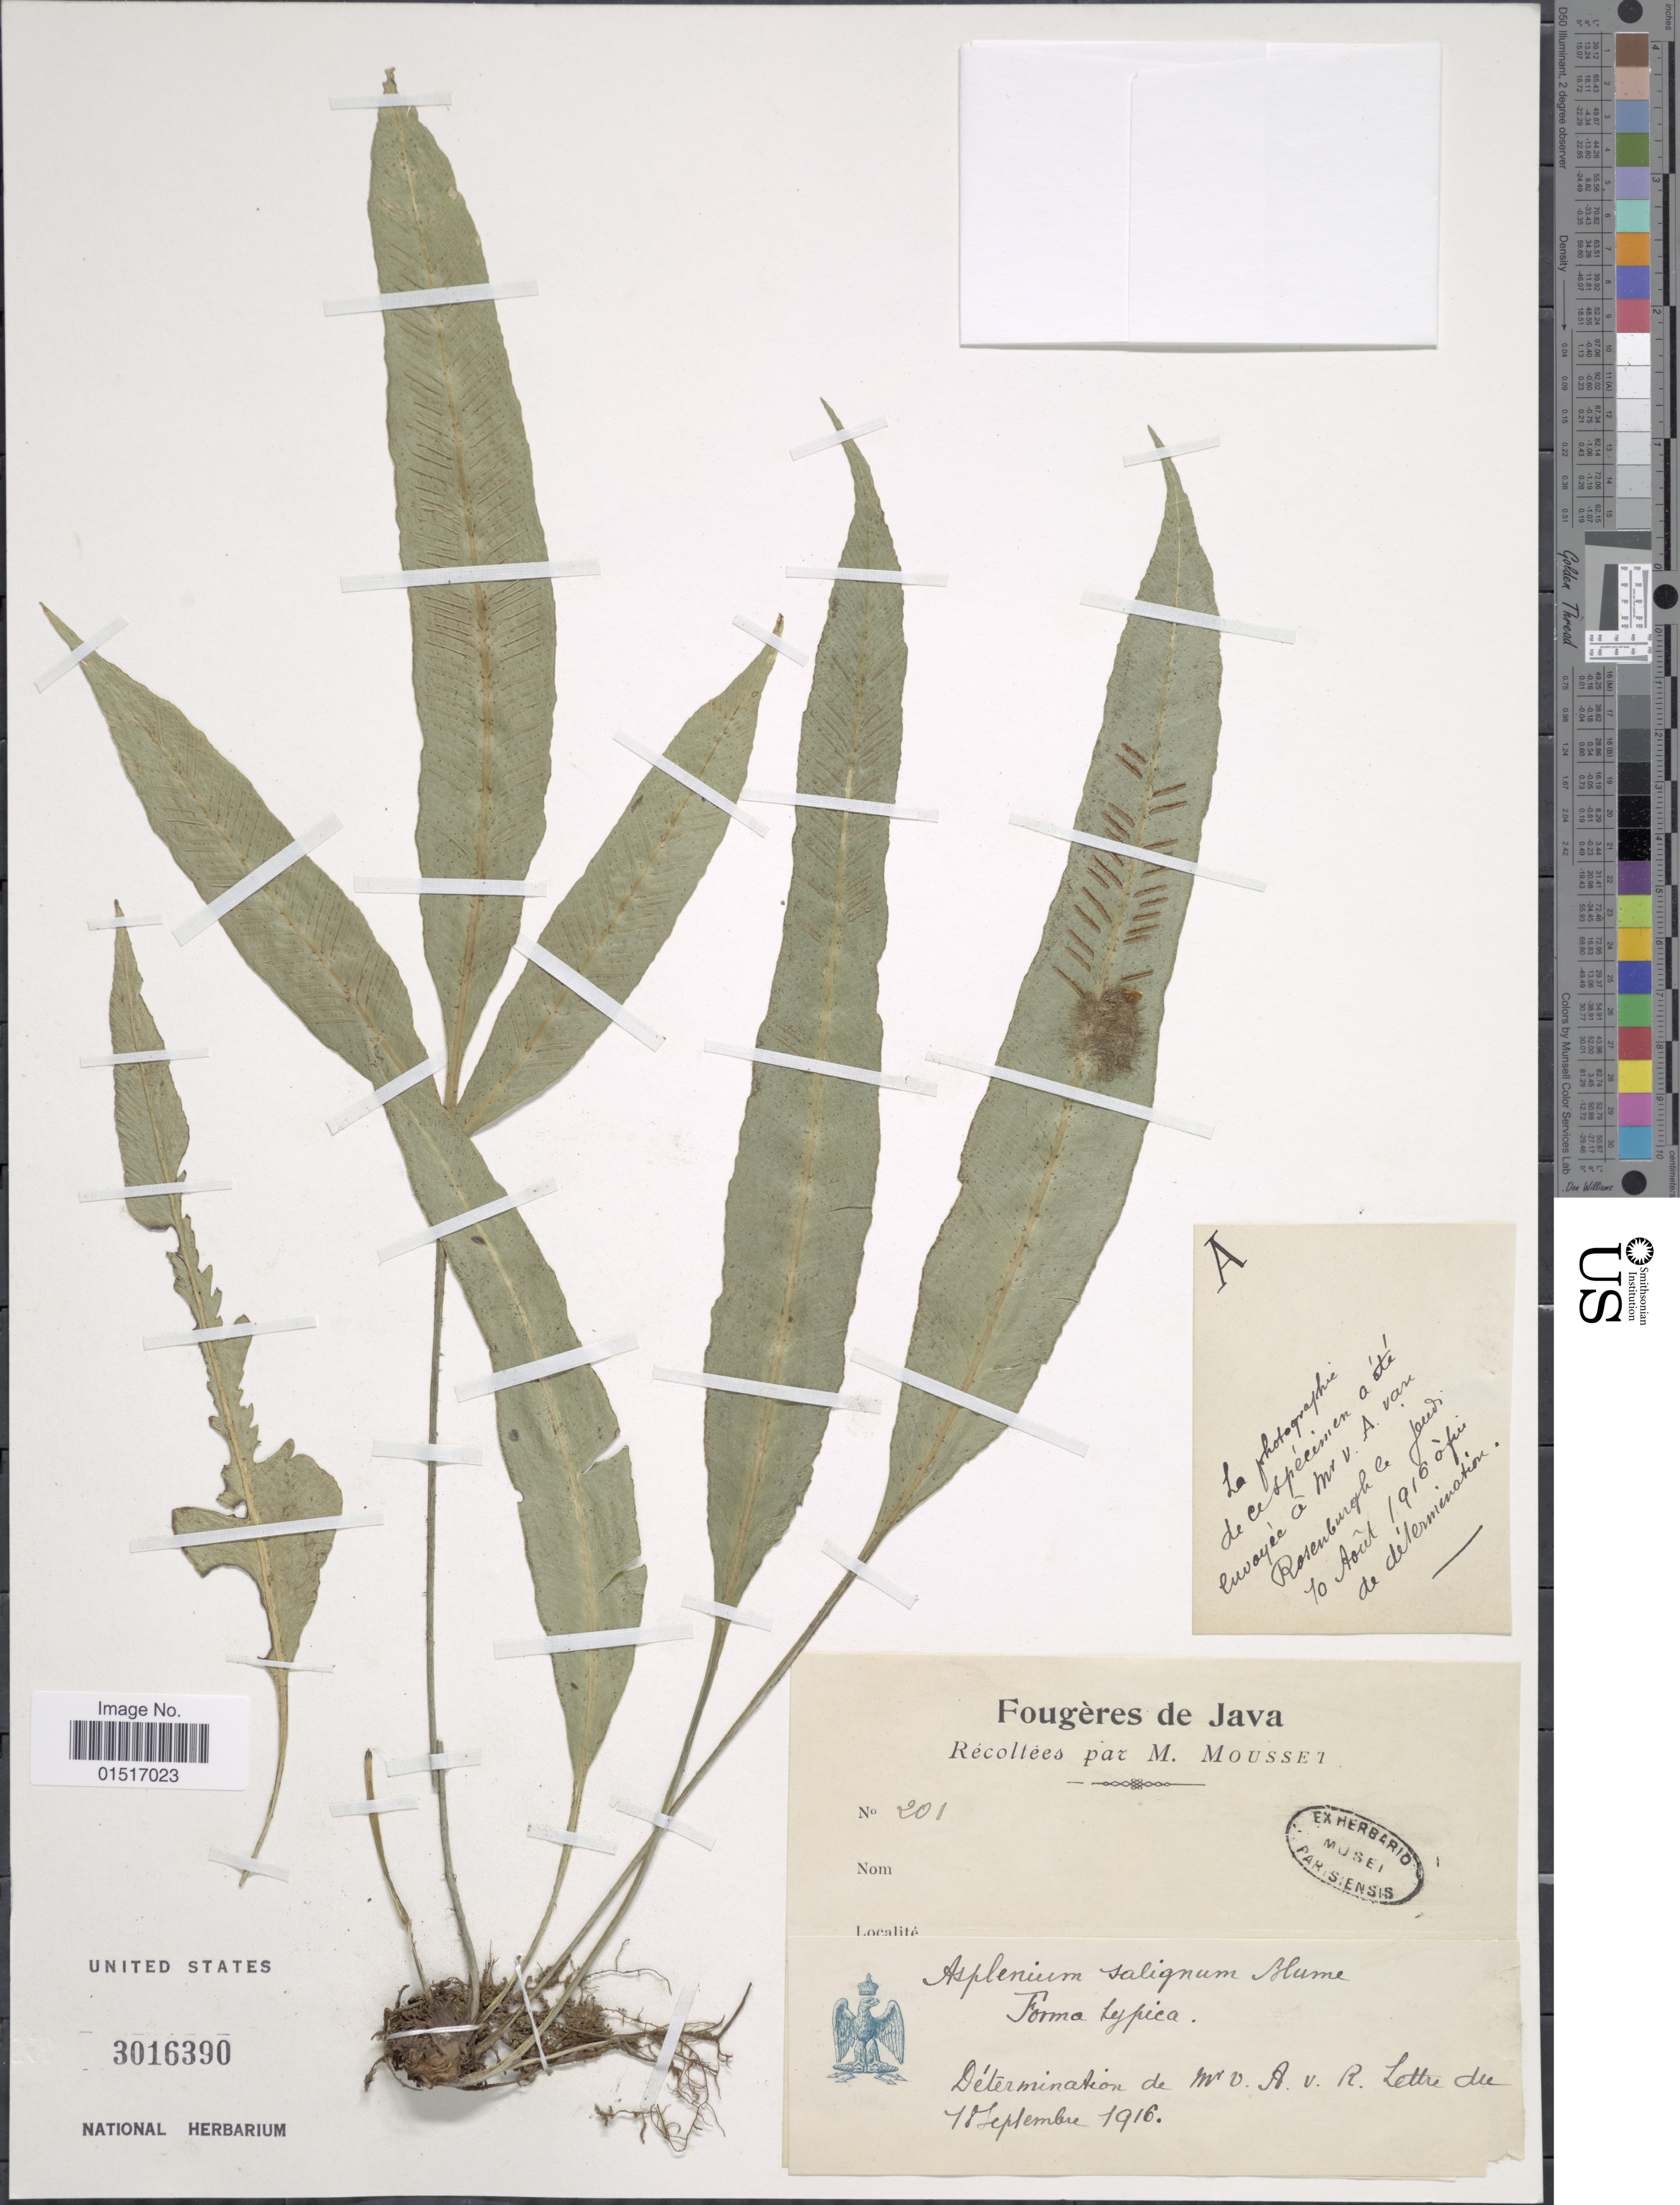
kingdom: Plantae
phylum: Tracheophyta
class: Polypodiopsida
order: Polypodiales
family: Aspleniaceae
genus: Asplenium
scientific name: Asplenium salignum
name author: Blume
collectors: M. Mousset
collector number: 201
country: Indonesia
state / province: Java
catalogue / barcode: US 3016390